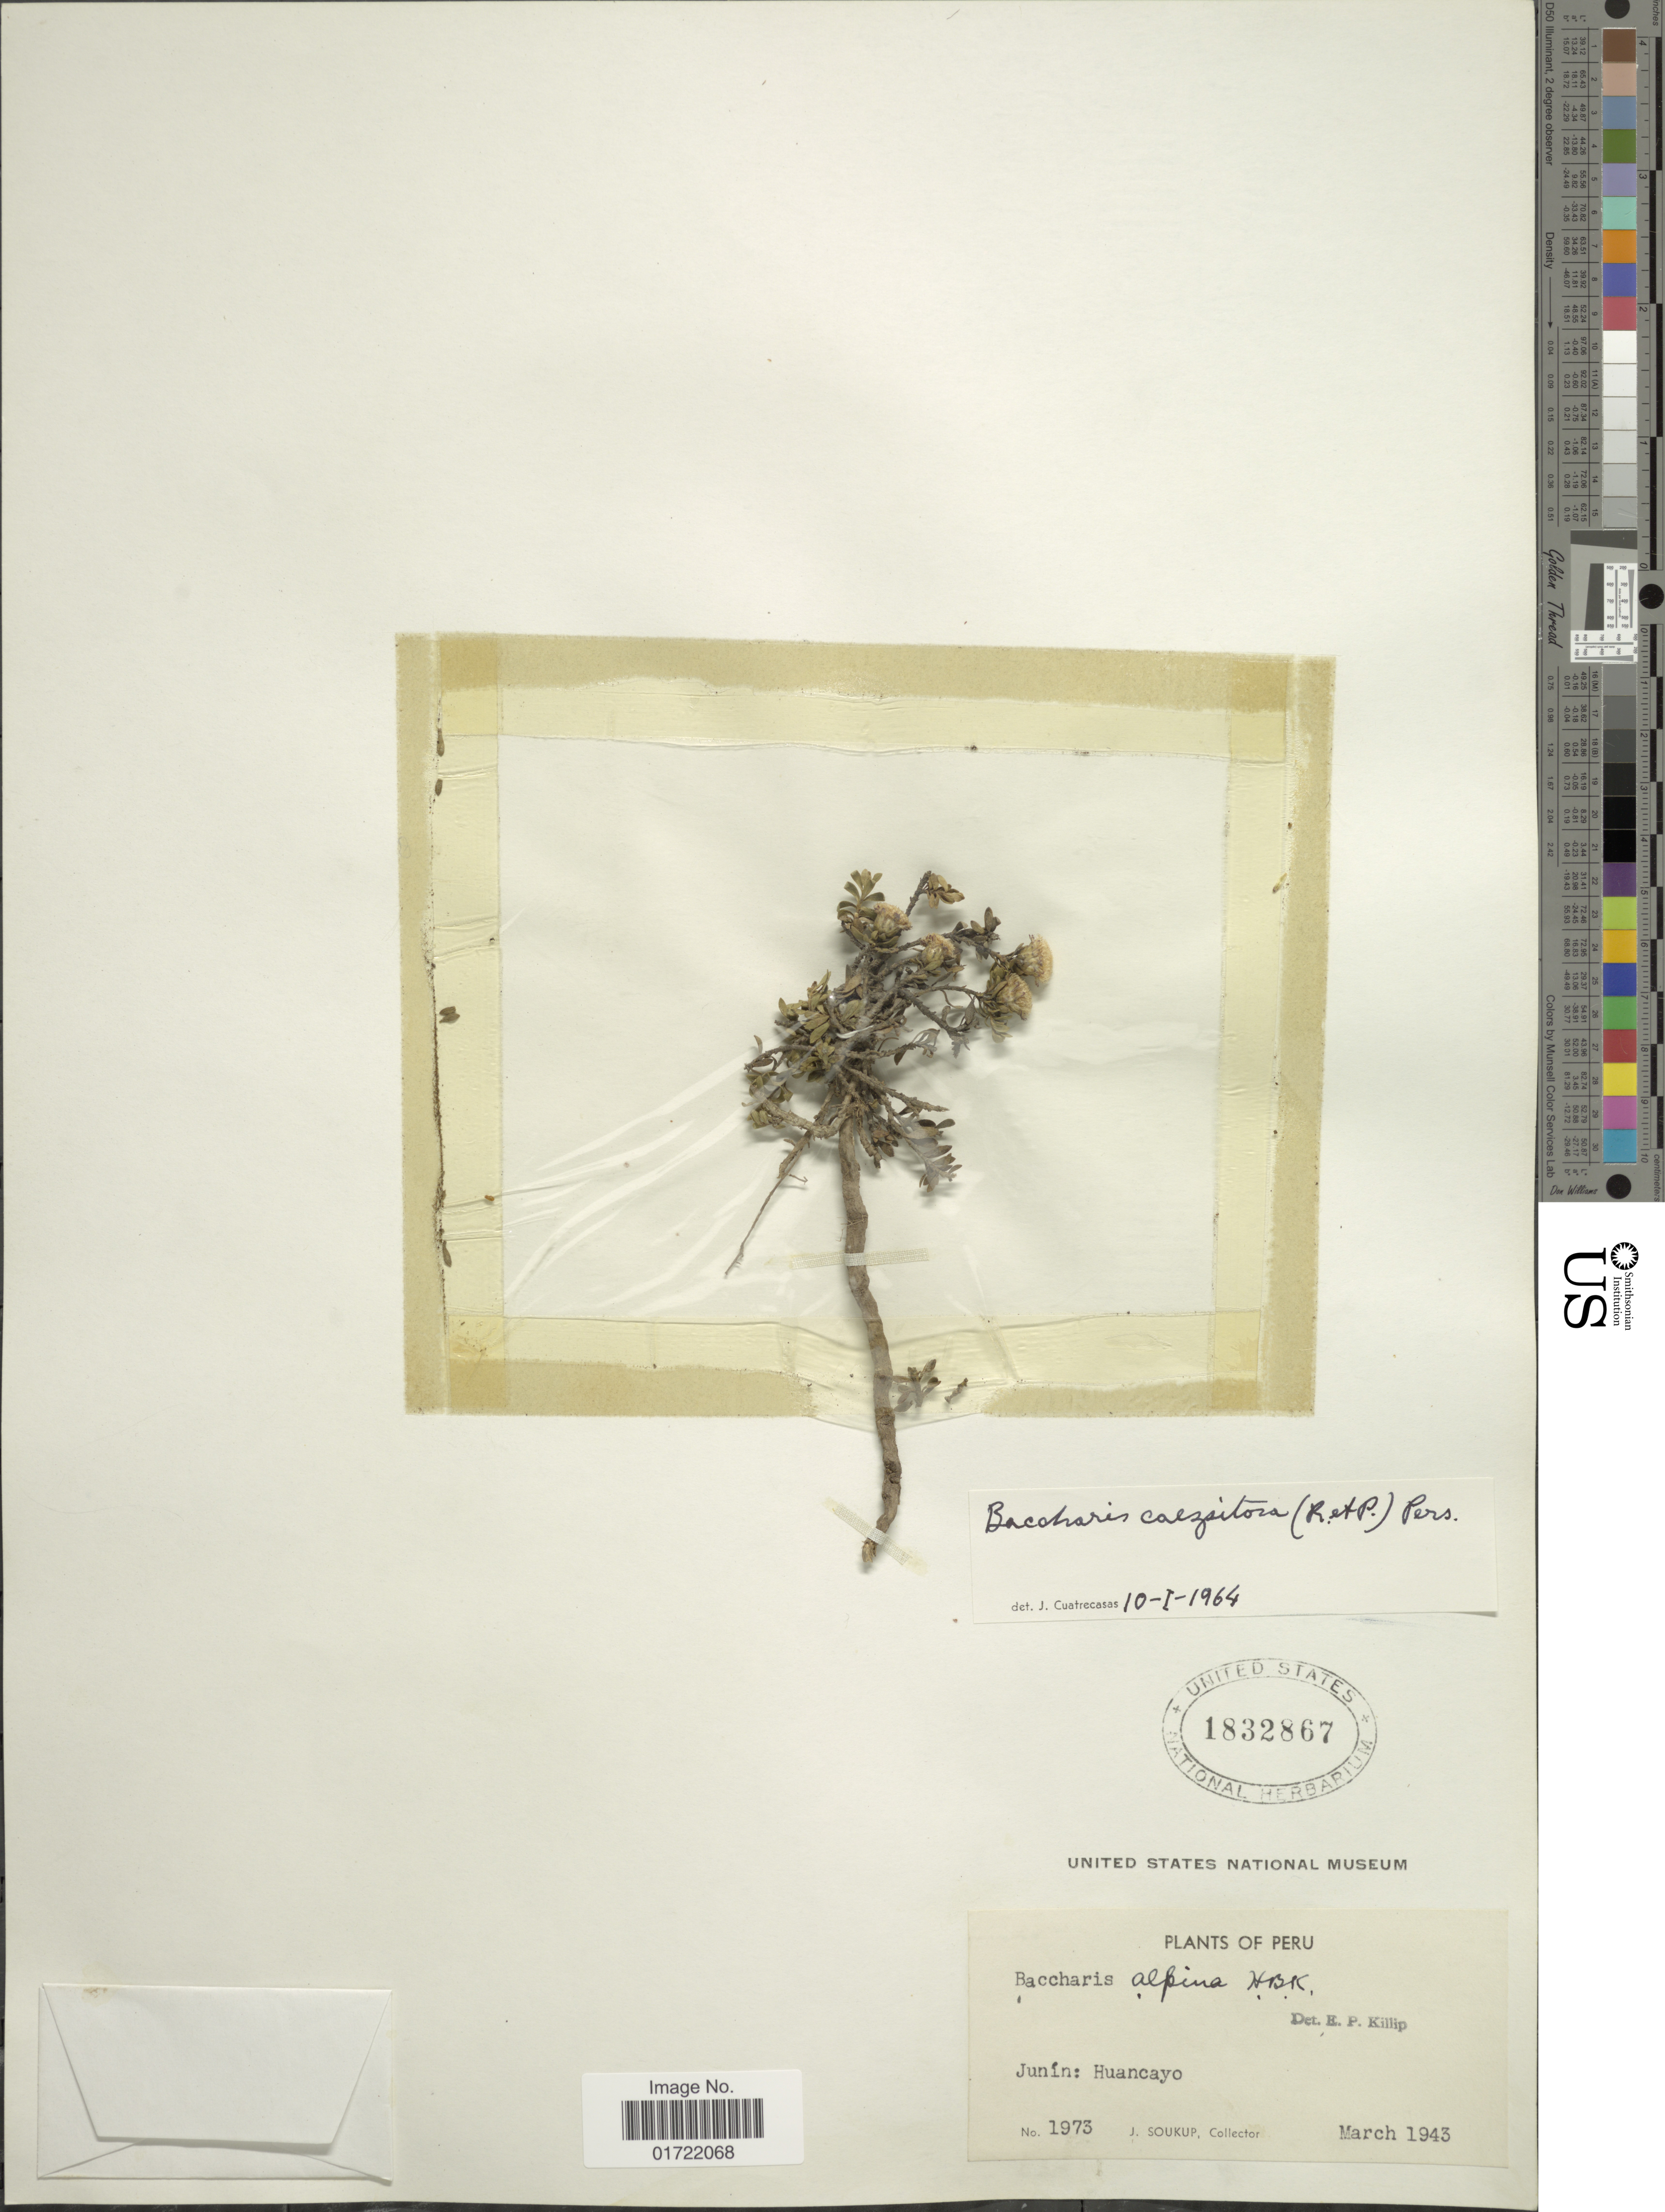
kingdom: Plantae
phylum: Tracheophyta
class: Magnoliopsida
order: Asterales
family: Asteraceae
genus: Baccharis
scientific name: Baccharis caespitosa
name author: (Ruiz & Pav.) Pers.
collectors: J. Soukup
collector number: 1973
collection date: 1943-03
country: Peru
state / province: Junín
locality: Huancayo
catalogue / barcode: US 1832867